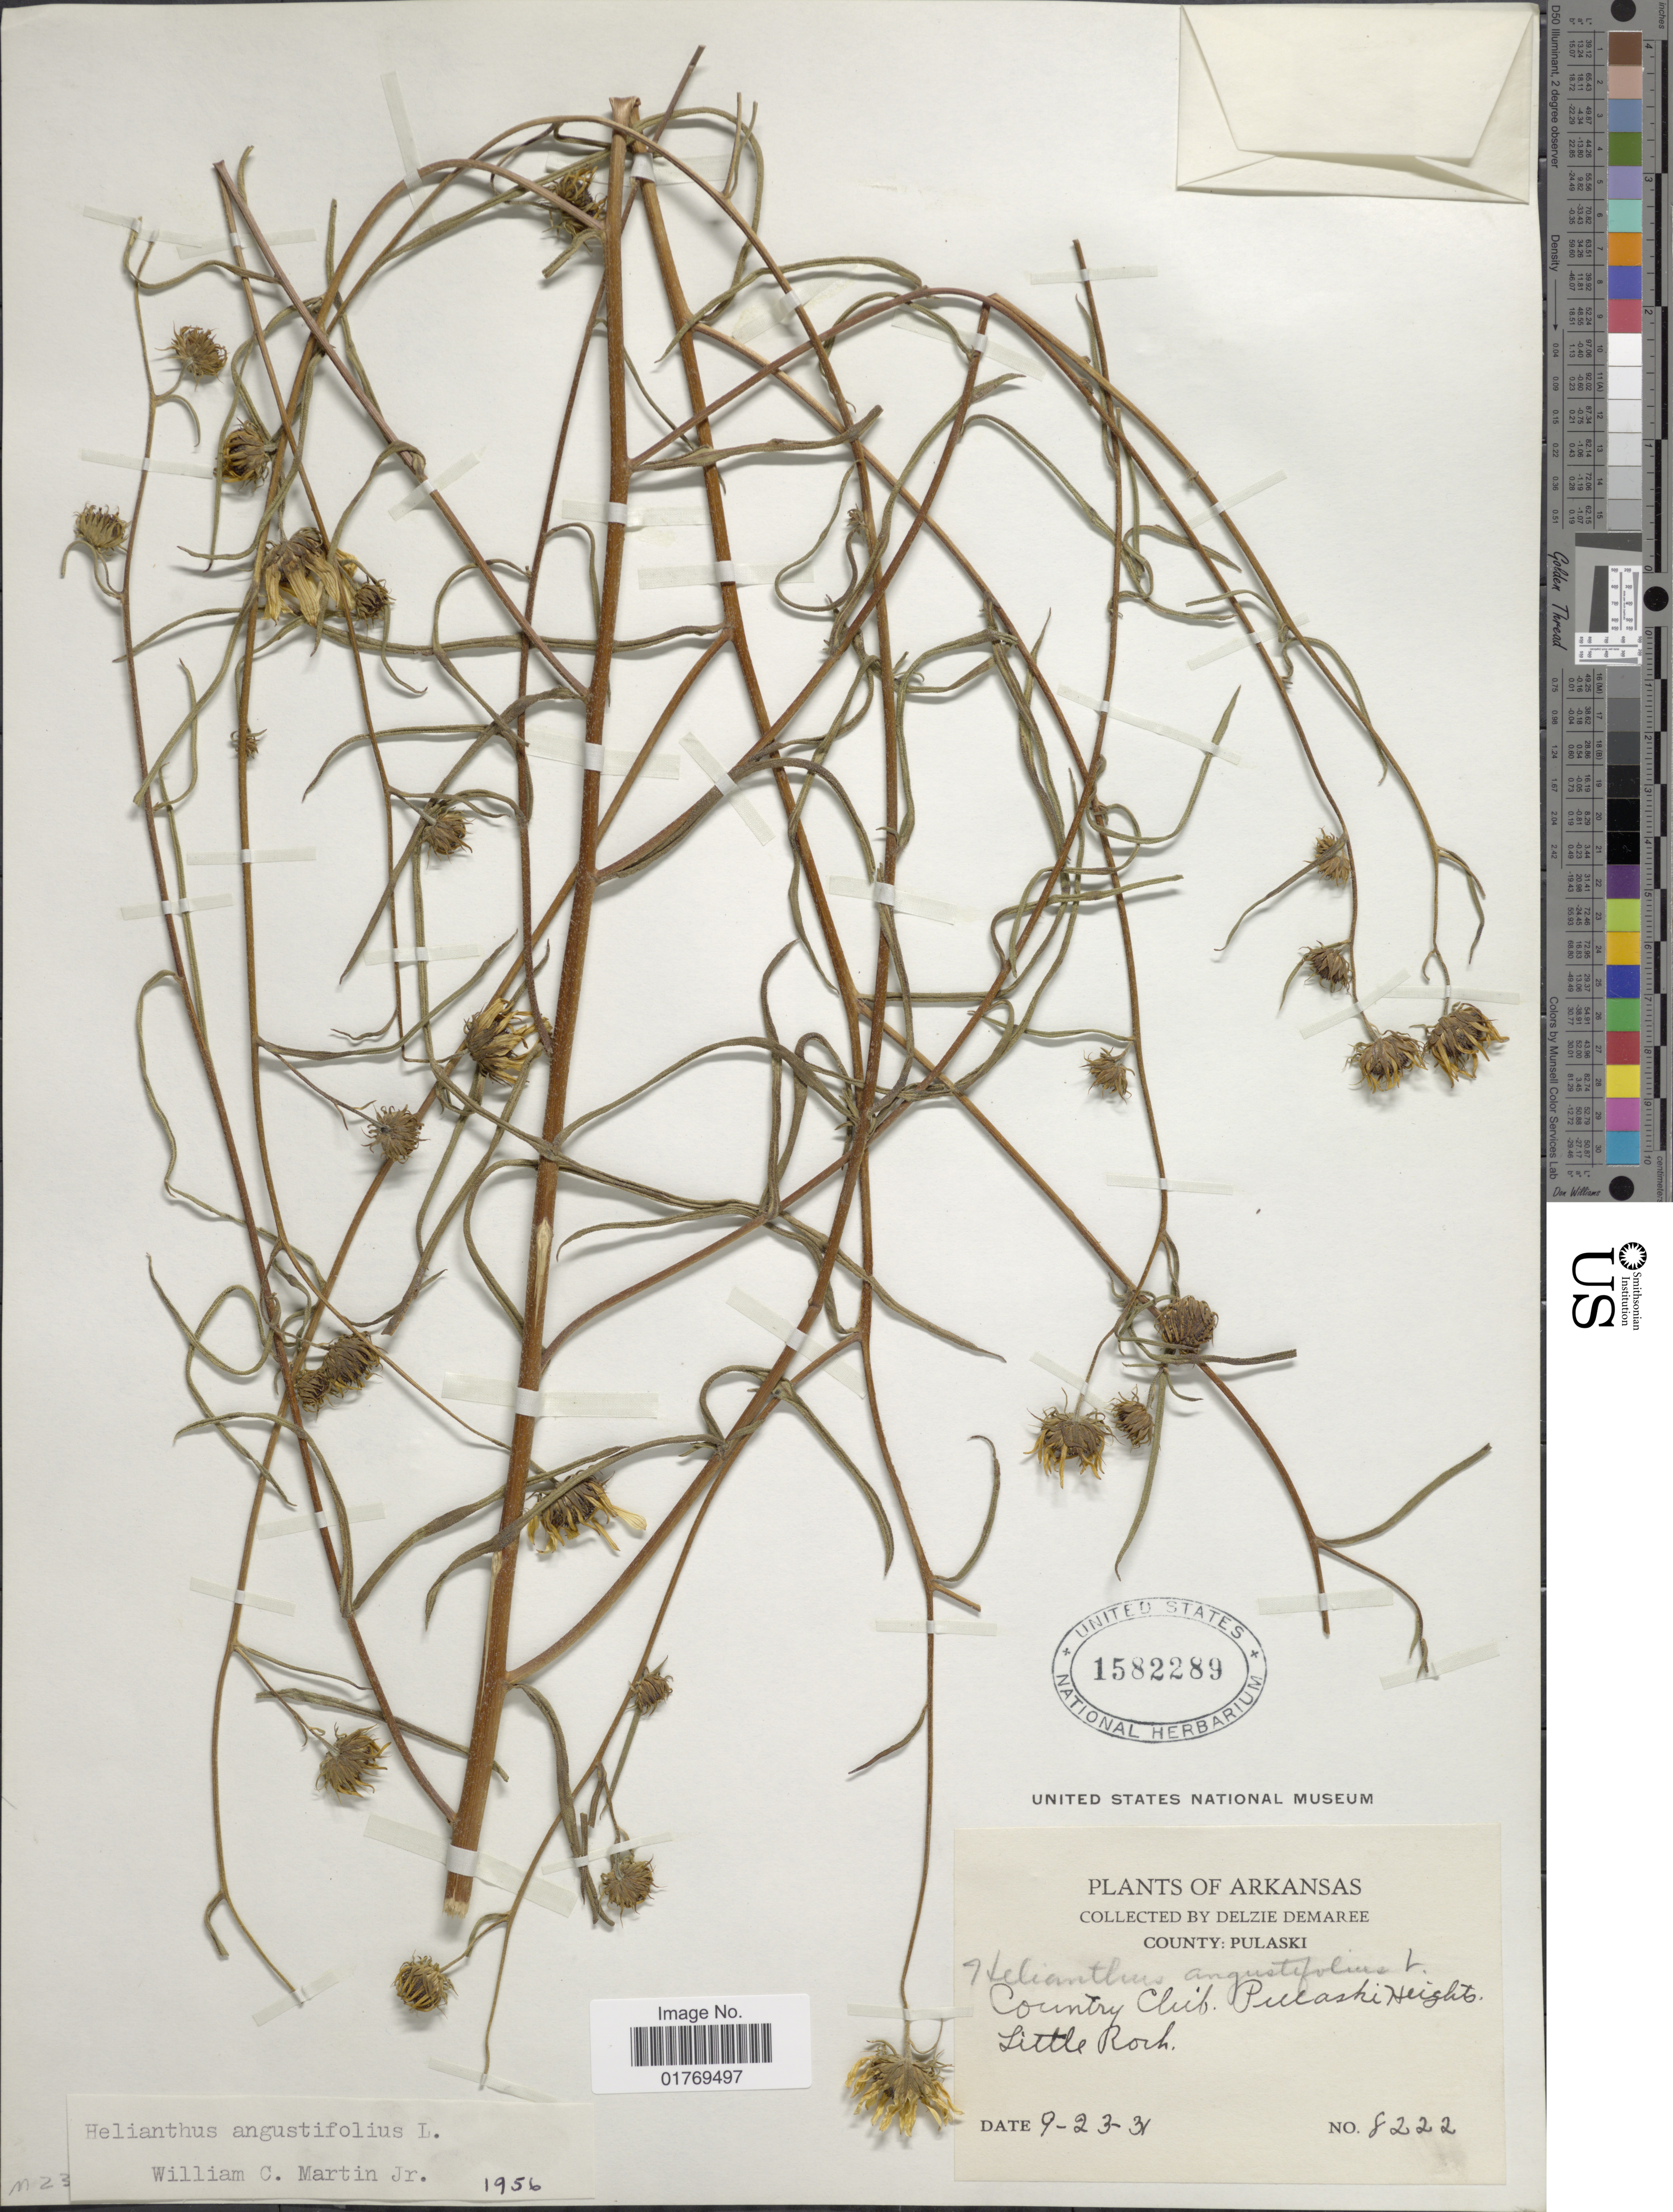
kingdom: Plantae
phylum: Tracheophyta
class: Magnoliopsida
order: Asterales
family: Asteraceae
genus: Helianthus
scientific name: Helianthus angustifolius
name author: L.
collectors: D. Demaree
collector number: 8222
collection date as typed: Transcribed d/m/y: 23/9/31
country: United States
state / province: Arkansas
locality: County: Pulaski. Country Club. Pulaski Heights. Little Rock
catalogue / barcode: US 1582289